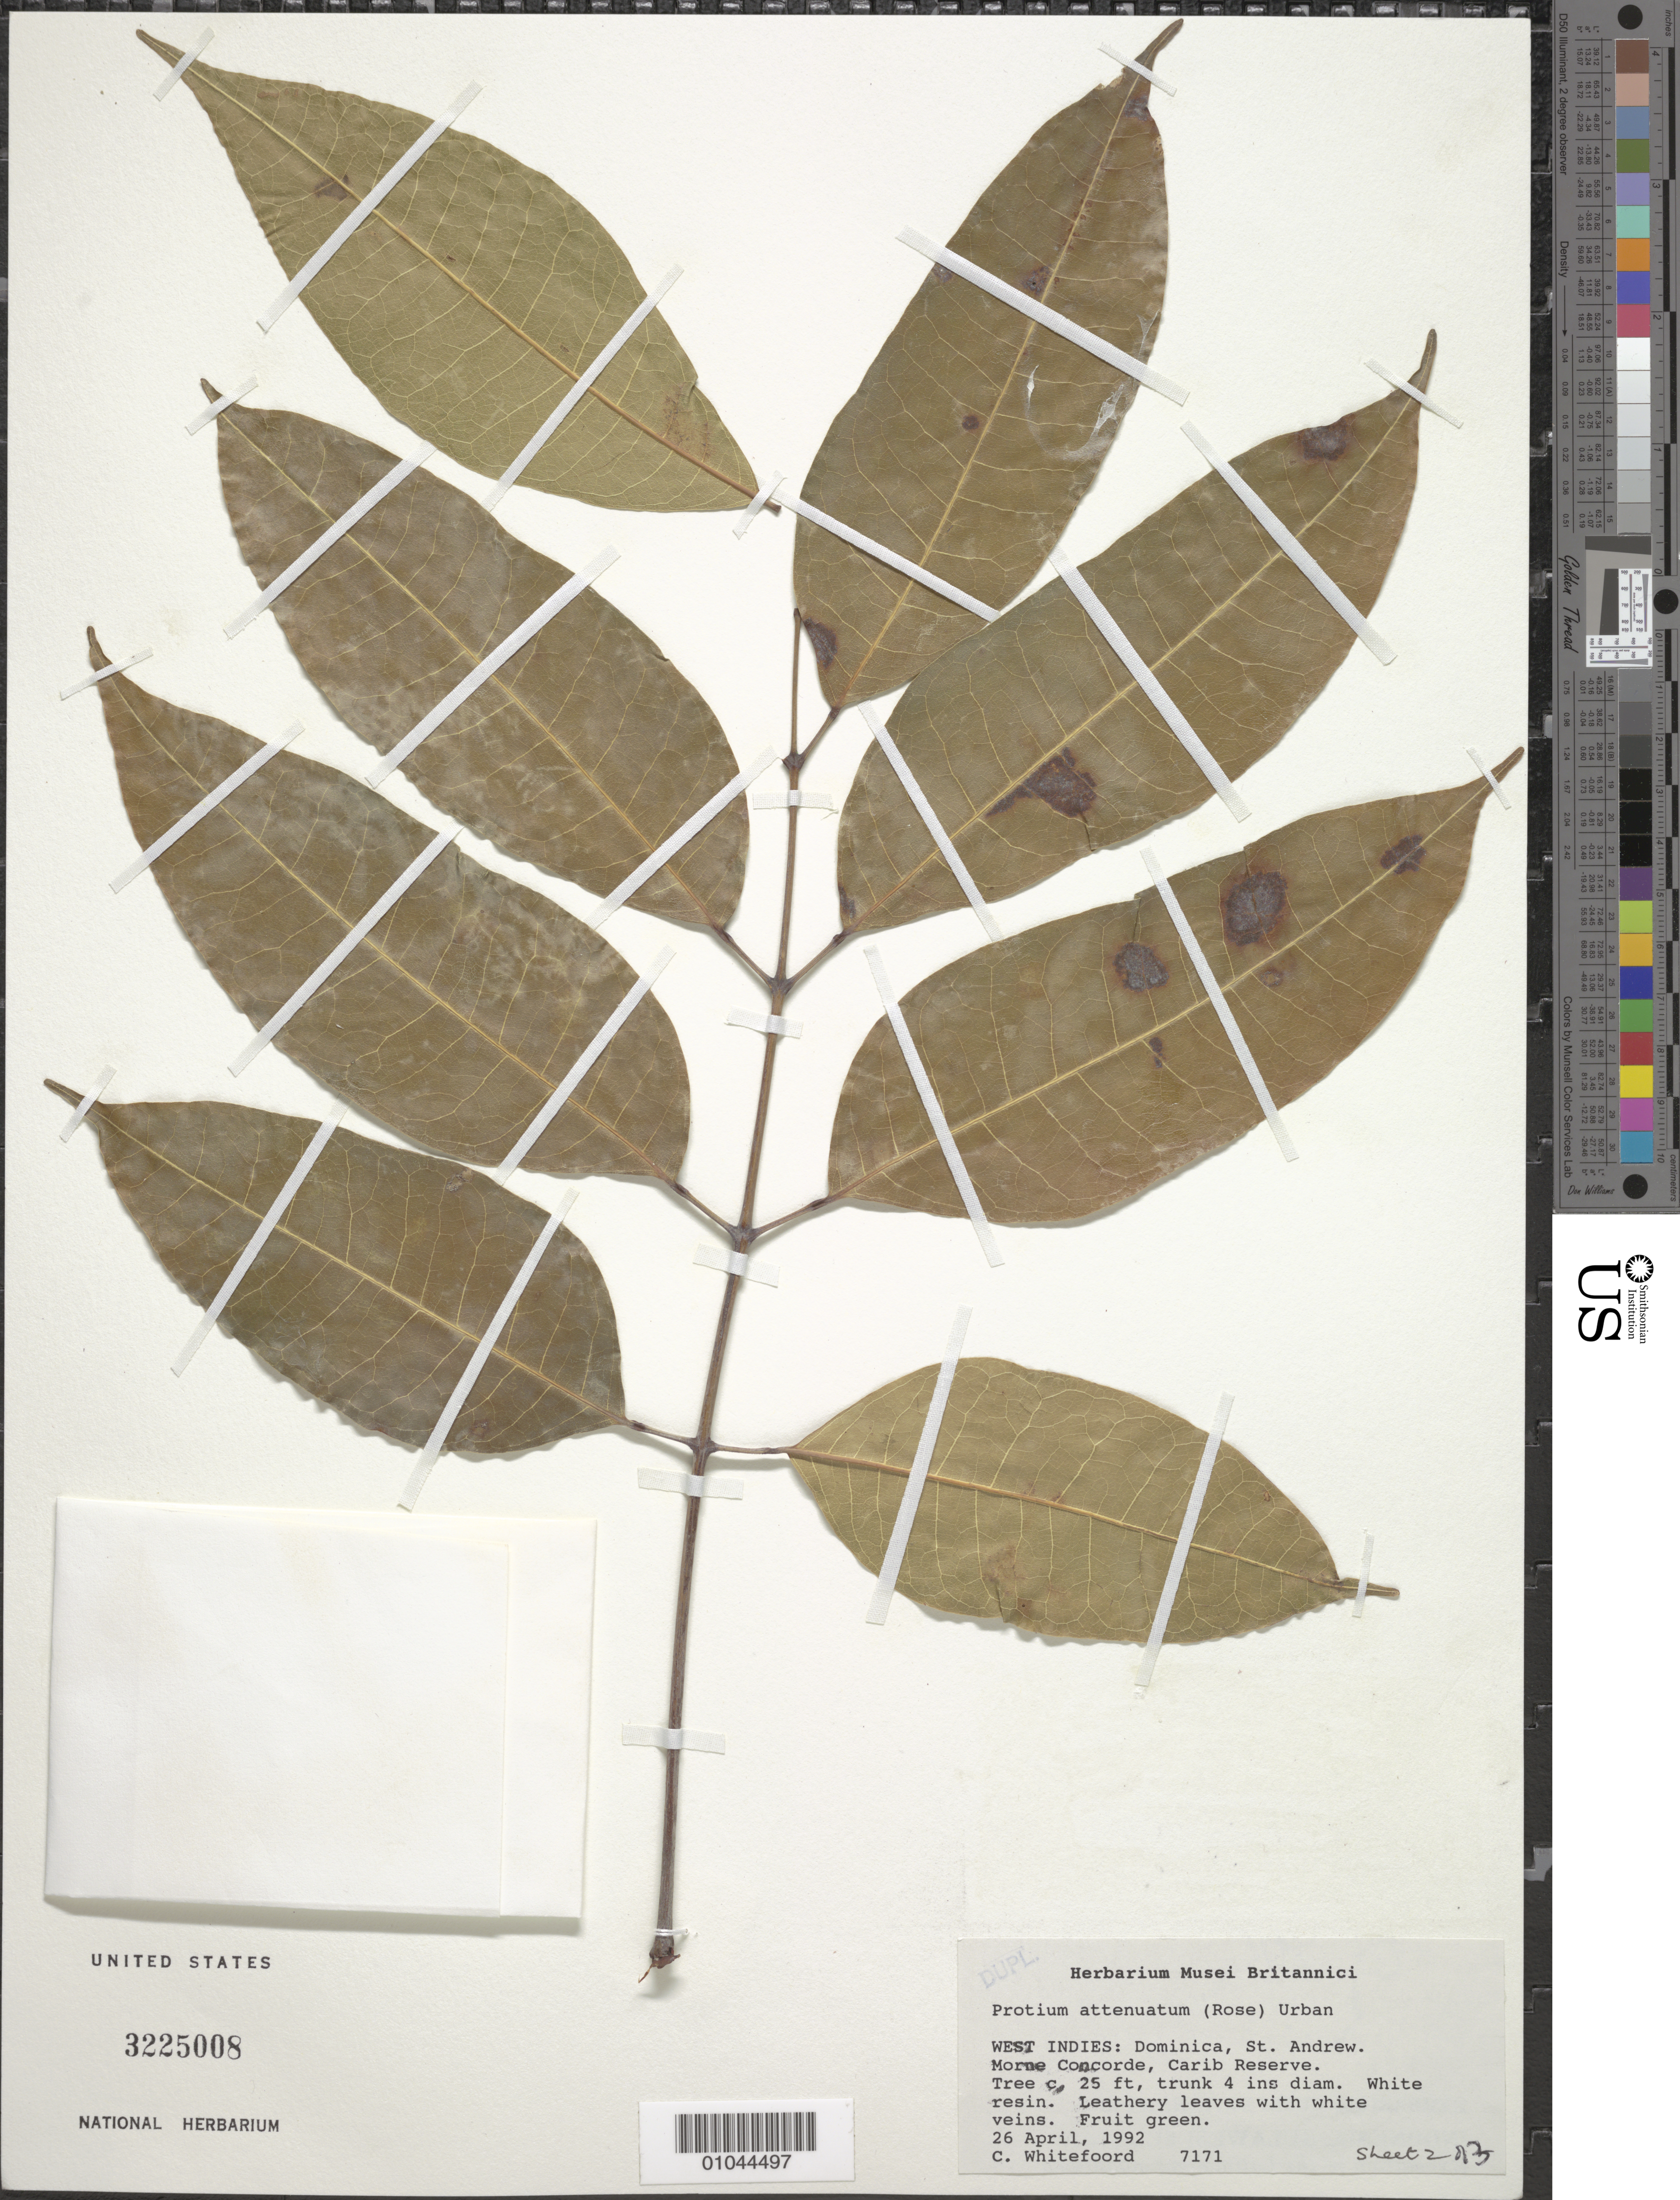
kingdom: Plantae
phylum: Tracheophyta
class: Magnoliopsida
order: Sapindales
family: Burseraceae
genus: Protium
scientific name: Protium attenuatum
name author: Urb.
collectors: C. Whitefoord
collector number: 7171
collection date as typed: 26 Apr 1992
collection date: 1992-04-26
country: Dominica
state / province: St. Andrew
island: Dominica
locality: West Indies: Dominica, St. Andrew. Morne Concorde, Carib Reserve.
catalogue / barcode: US 3225008